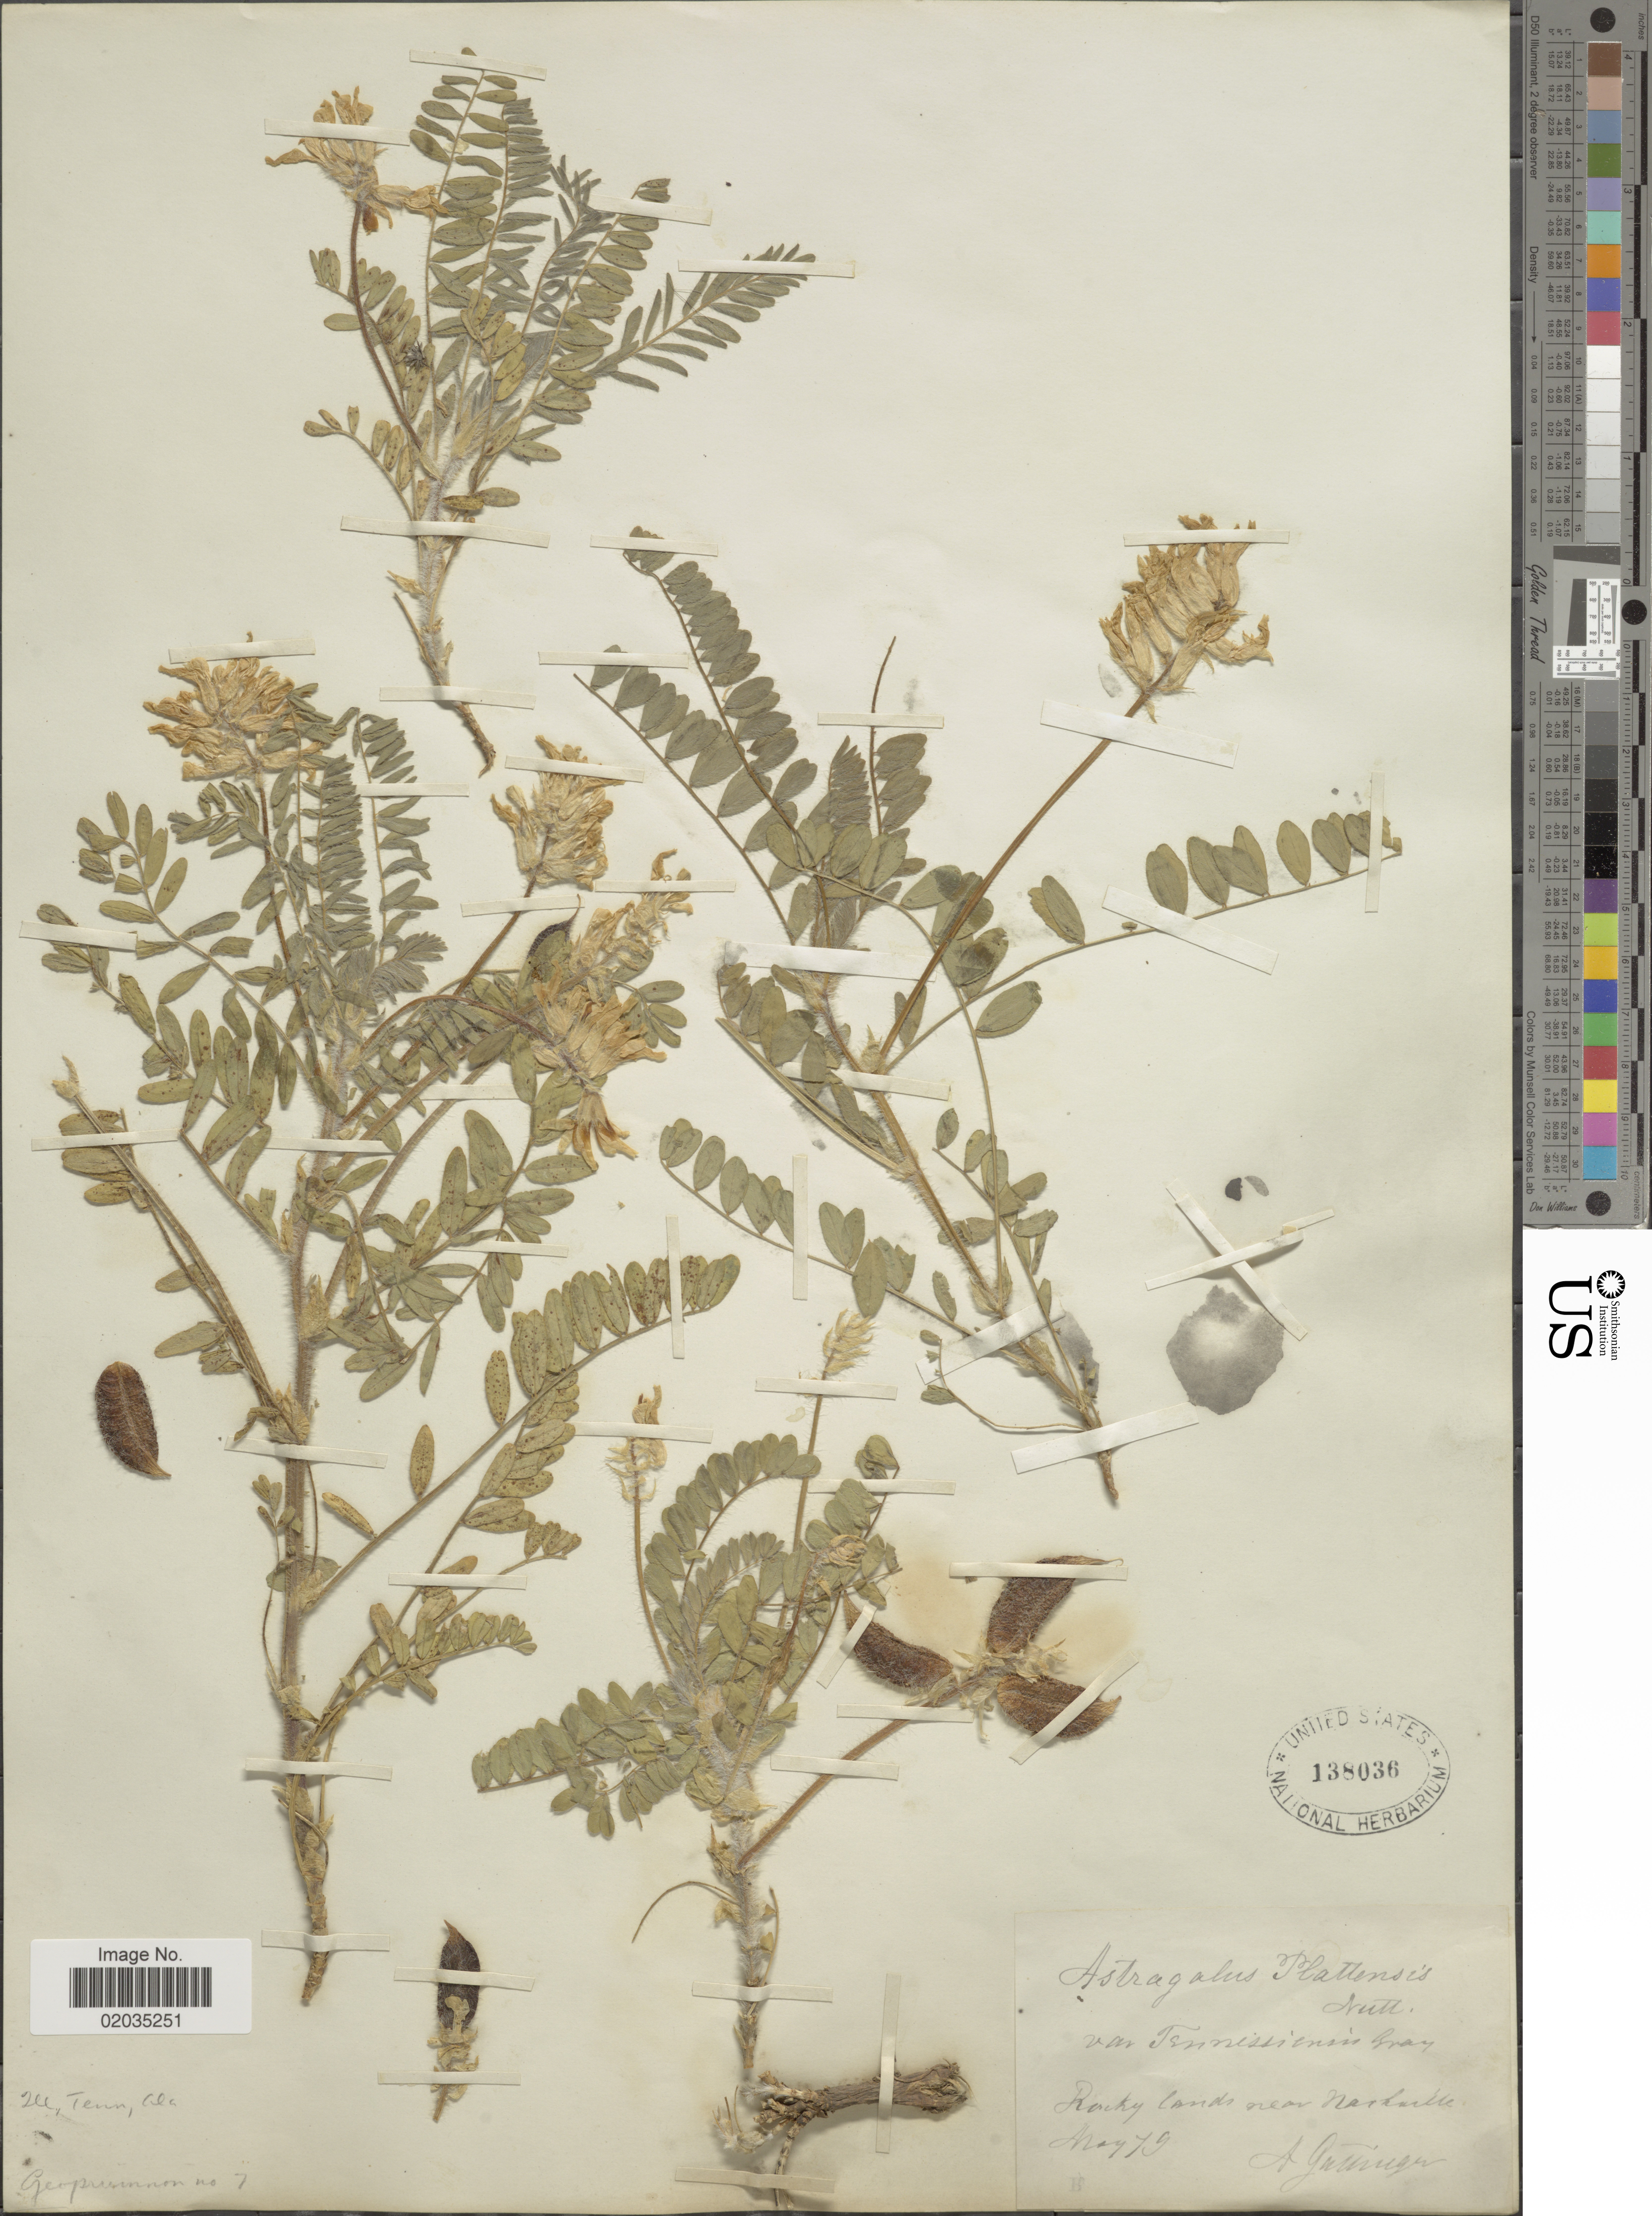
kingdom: Plantae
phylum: Tracheophyta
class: Magnoliopsida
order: Fabales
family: Fabaceae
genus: Astragalus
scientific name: Astragalus tennesseensis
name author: A. Gray ex Chapm.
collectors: A. Gattinger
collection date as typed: Transcribed d/m/y: /5/79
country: United States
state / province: Tennessee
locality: Rocky lands near Nashville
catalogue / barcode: US 138036